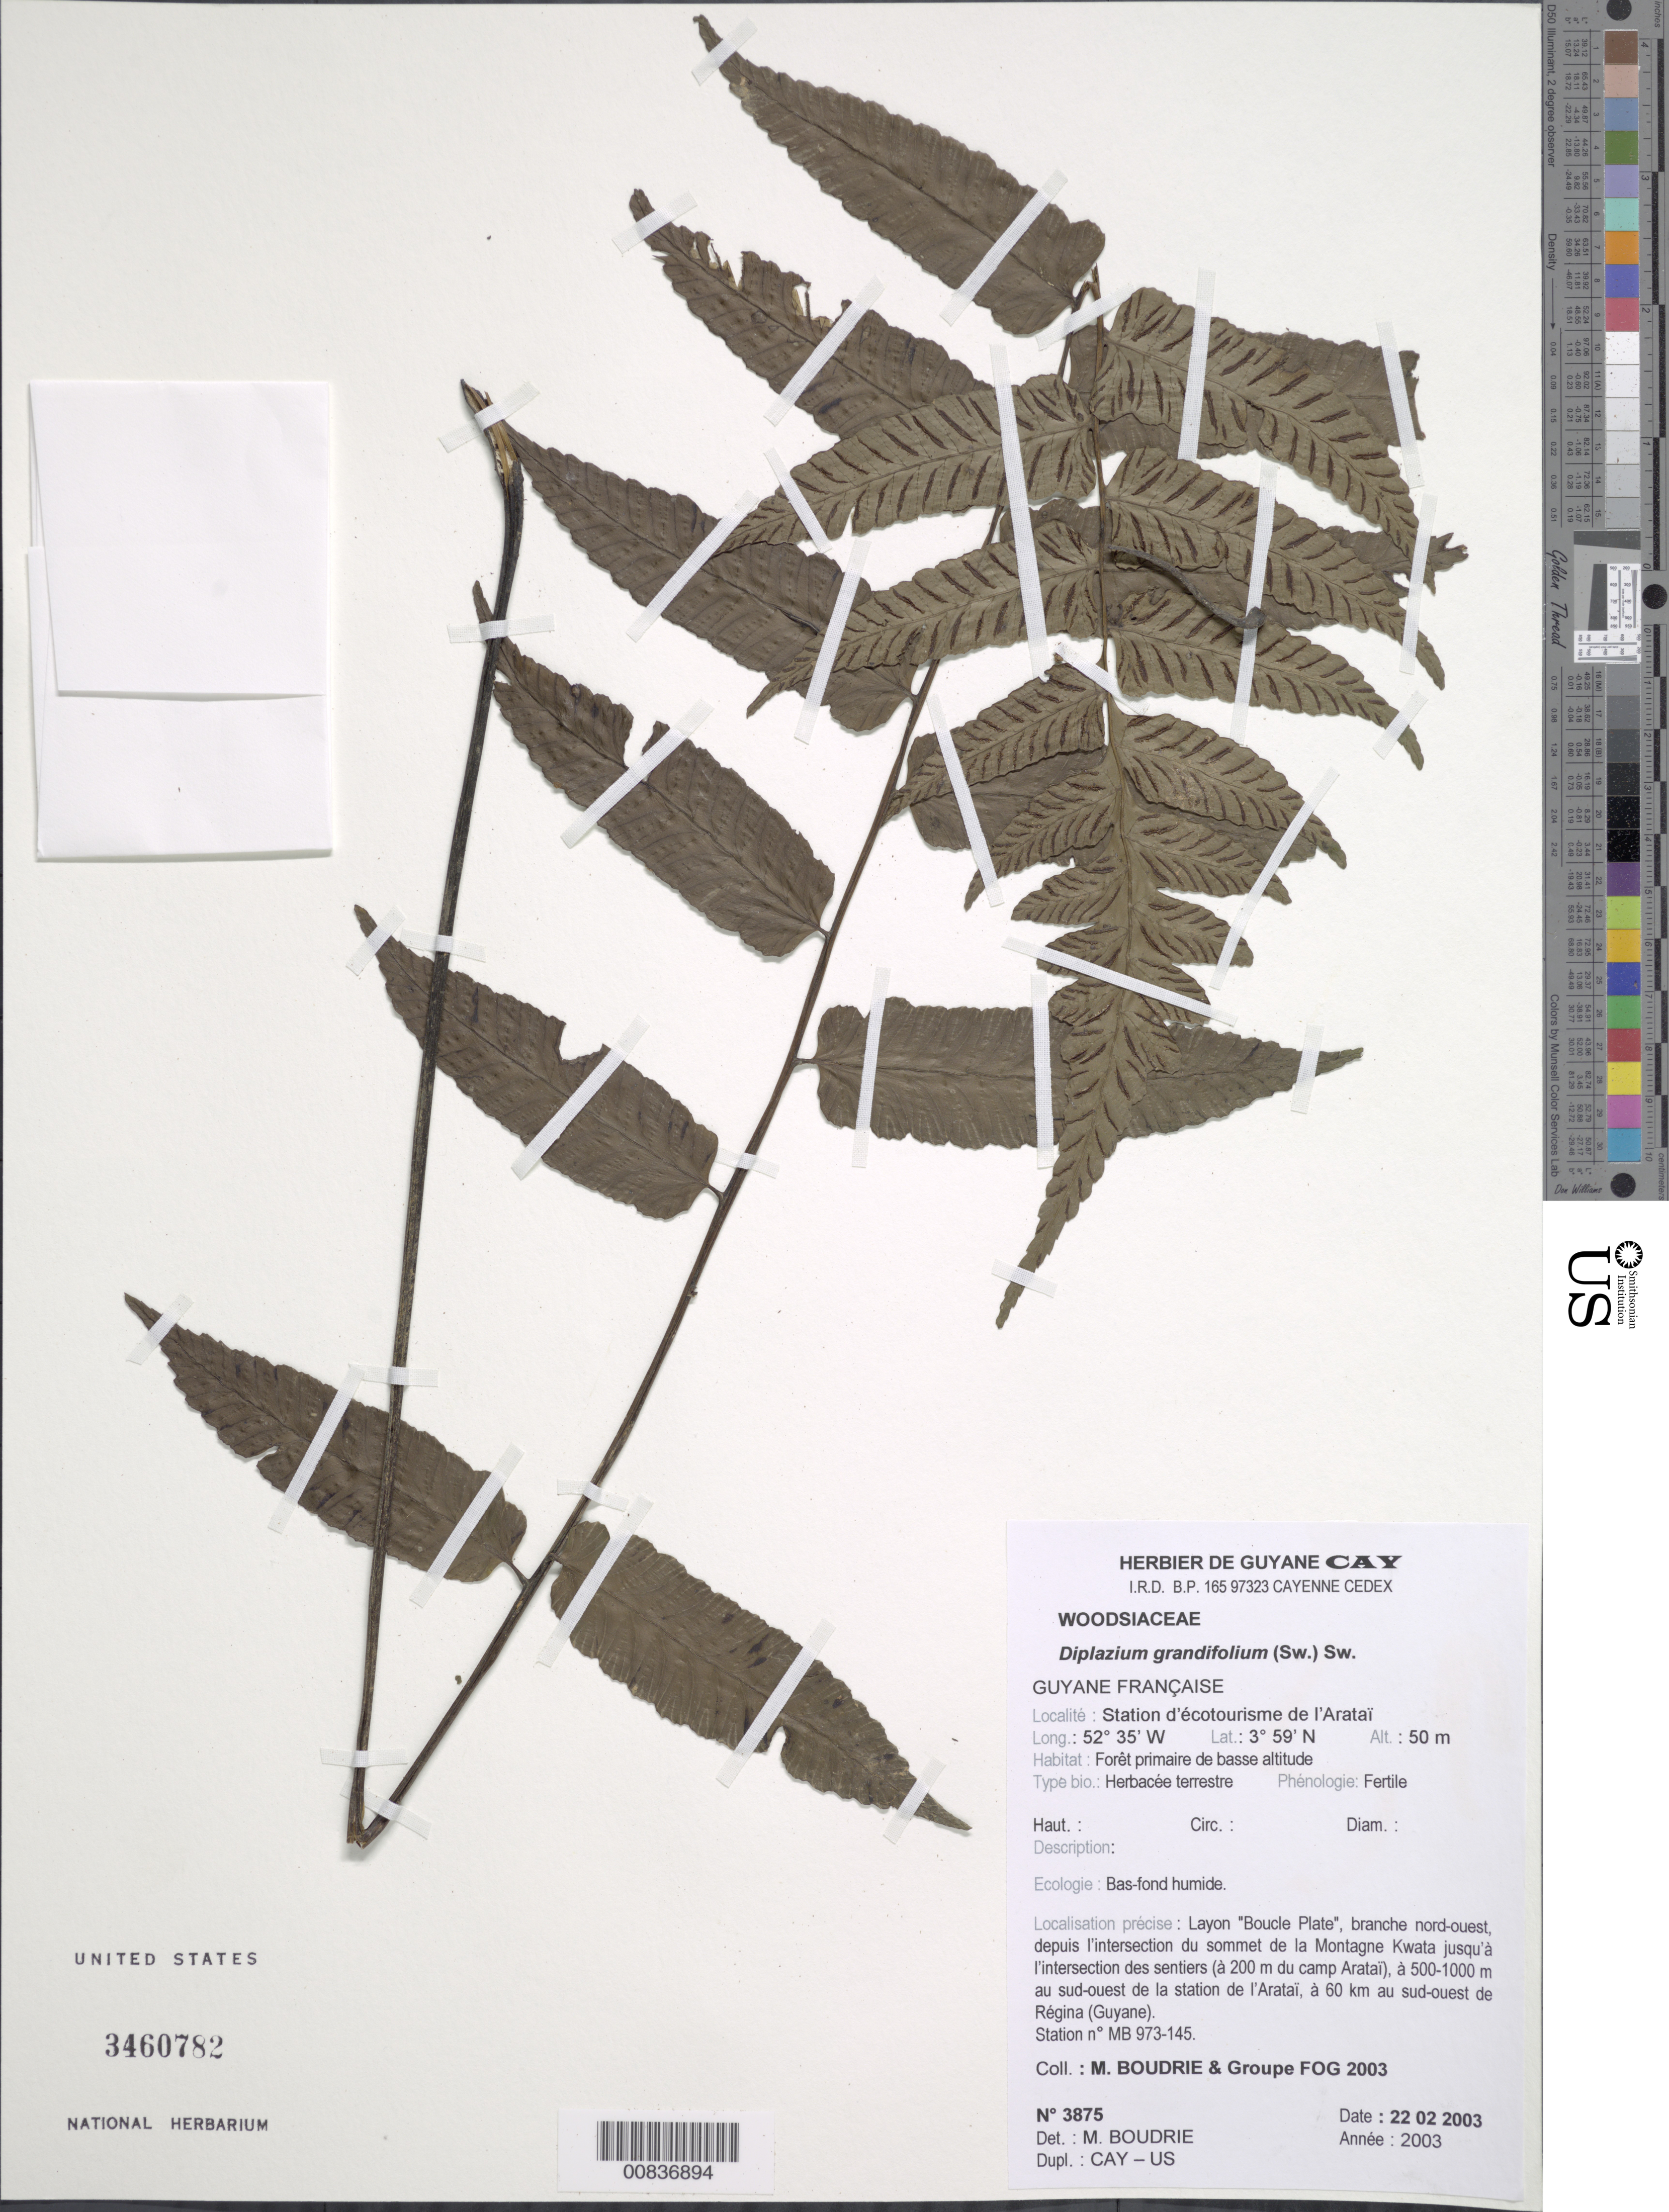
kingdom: Plantae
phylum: Tracheophyta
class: Polypodiopsida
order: Polypodiales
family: Athyriaceae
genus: Diplazium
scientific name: Diplazium grandifolium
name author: Sw.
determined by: Boudrie, M.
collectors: M. Boudrie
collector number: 3875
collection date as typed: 22-Feb-03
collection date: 2003-02-22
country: French Guiana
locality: Station d'écotourisme de l'Arataï. Layon "Boucle plate", branche nord-ouest, depuis l'intersection du sommet de la montagne Kwata, jusqu'à l'intersection des sentiers (à 200 m du camp Arataï)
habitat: Forêt primaire de basse altitude, bas-fond humide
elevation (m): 50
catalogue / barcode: US 3460782